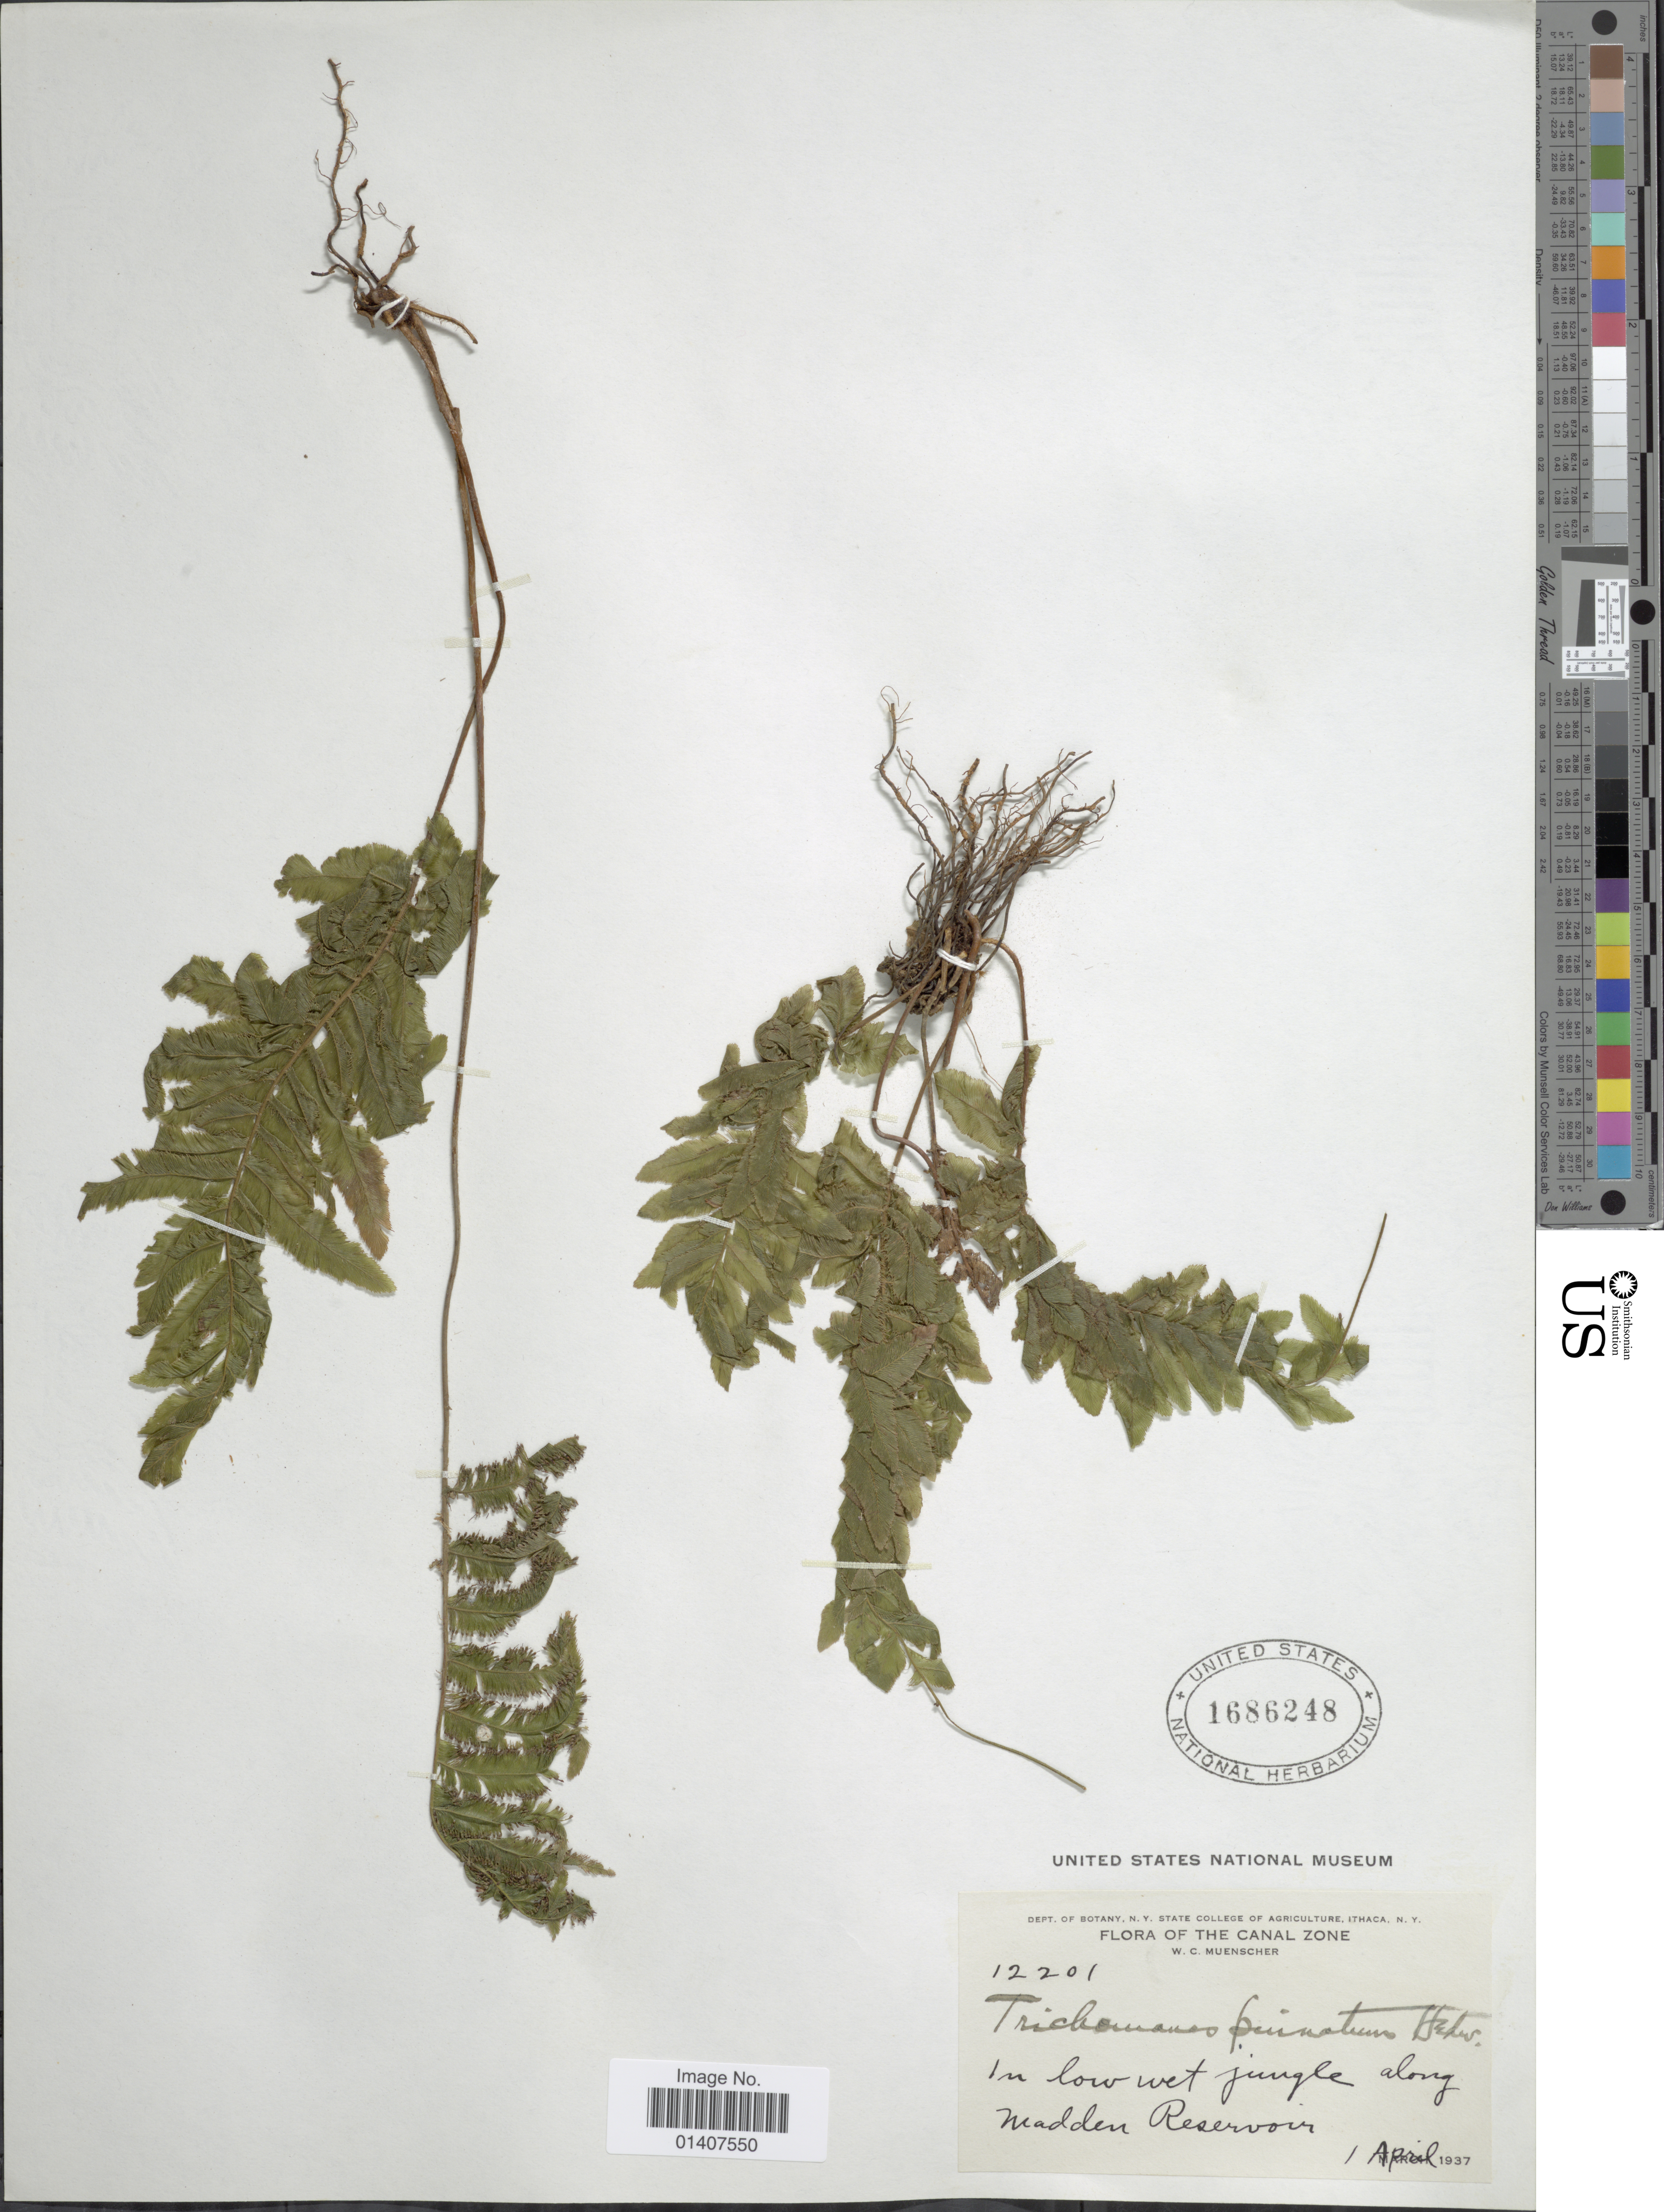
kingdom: Plantae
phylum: Tracheophyta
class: Polypodiopsida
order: Hymenophyllales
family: Hymenophyllaceae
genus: Trichomanes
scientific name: Trichomanes pinnatum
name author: Hedw.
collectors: W. Muenscher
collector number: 12201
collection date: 1937-04-01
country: Panama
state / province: Colón / Panamá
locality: Canal Zone, in low wet jungle along Madden Reservoir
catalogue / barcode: US 1686248